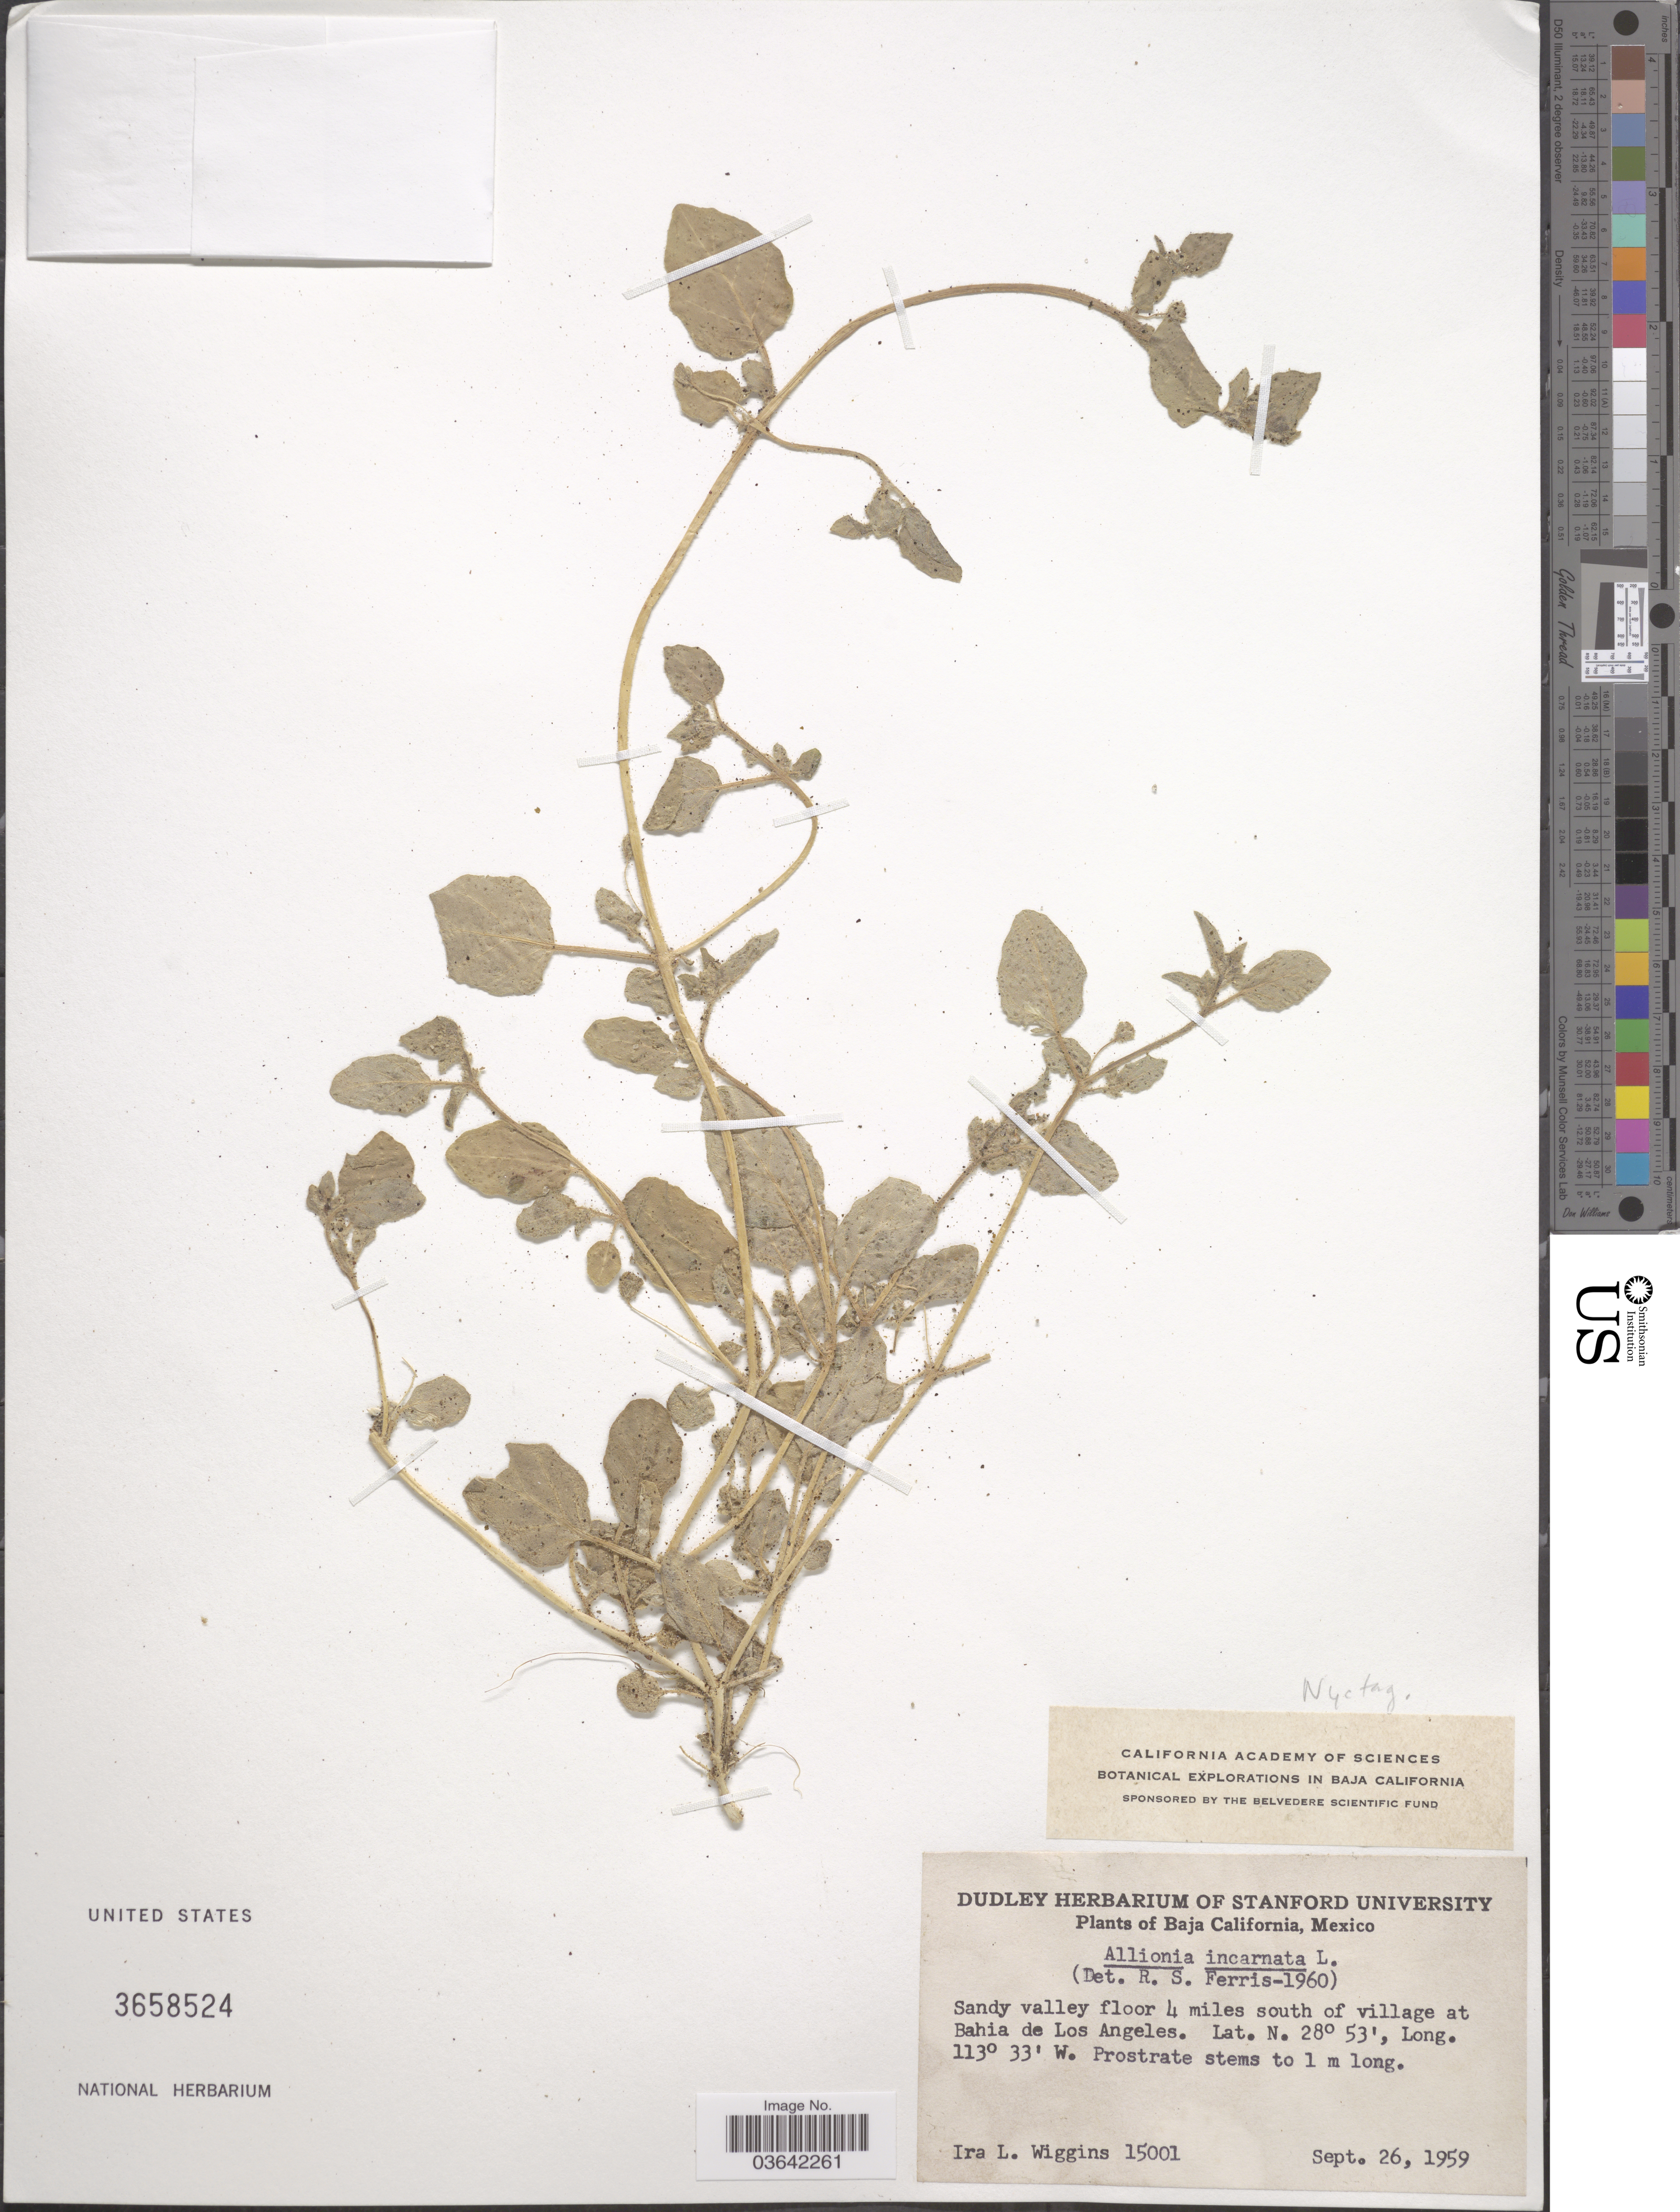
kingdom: Plantae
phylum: Tracheophyta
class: Magnoliopsida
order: Caryophyllales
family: Nyctaginaceae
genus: Allionia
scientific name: Allionia incarnata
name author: L.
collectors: I. L. Wiggins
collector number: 15001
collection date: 1959-09-26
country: Mexico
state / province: Baja California Norte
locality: Sandy valley floor 4 miles south of village at Bahia de Los Angeles.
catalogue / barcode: US 3658524